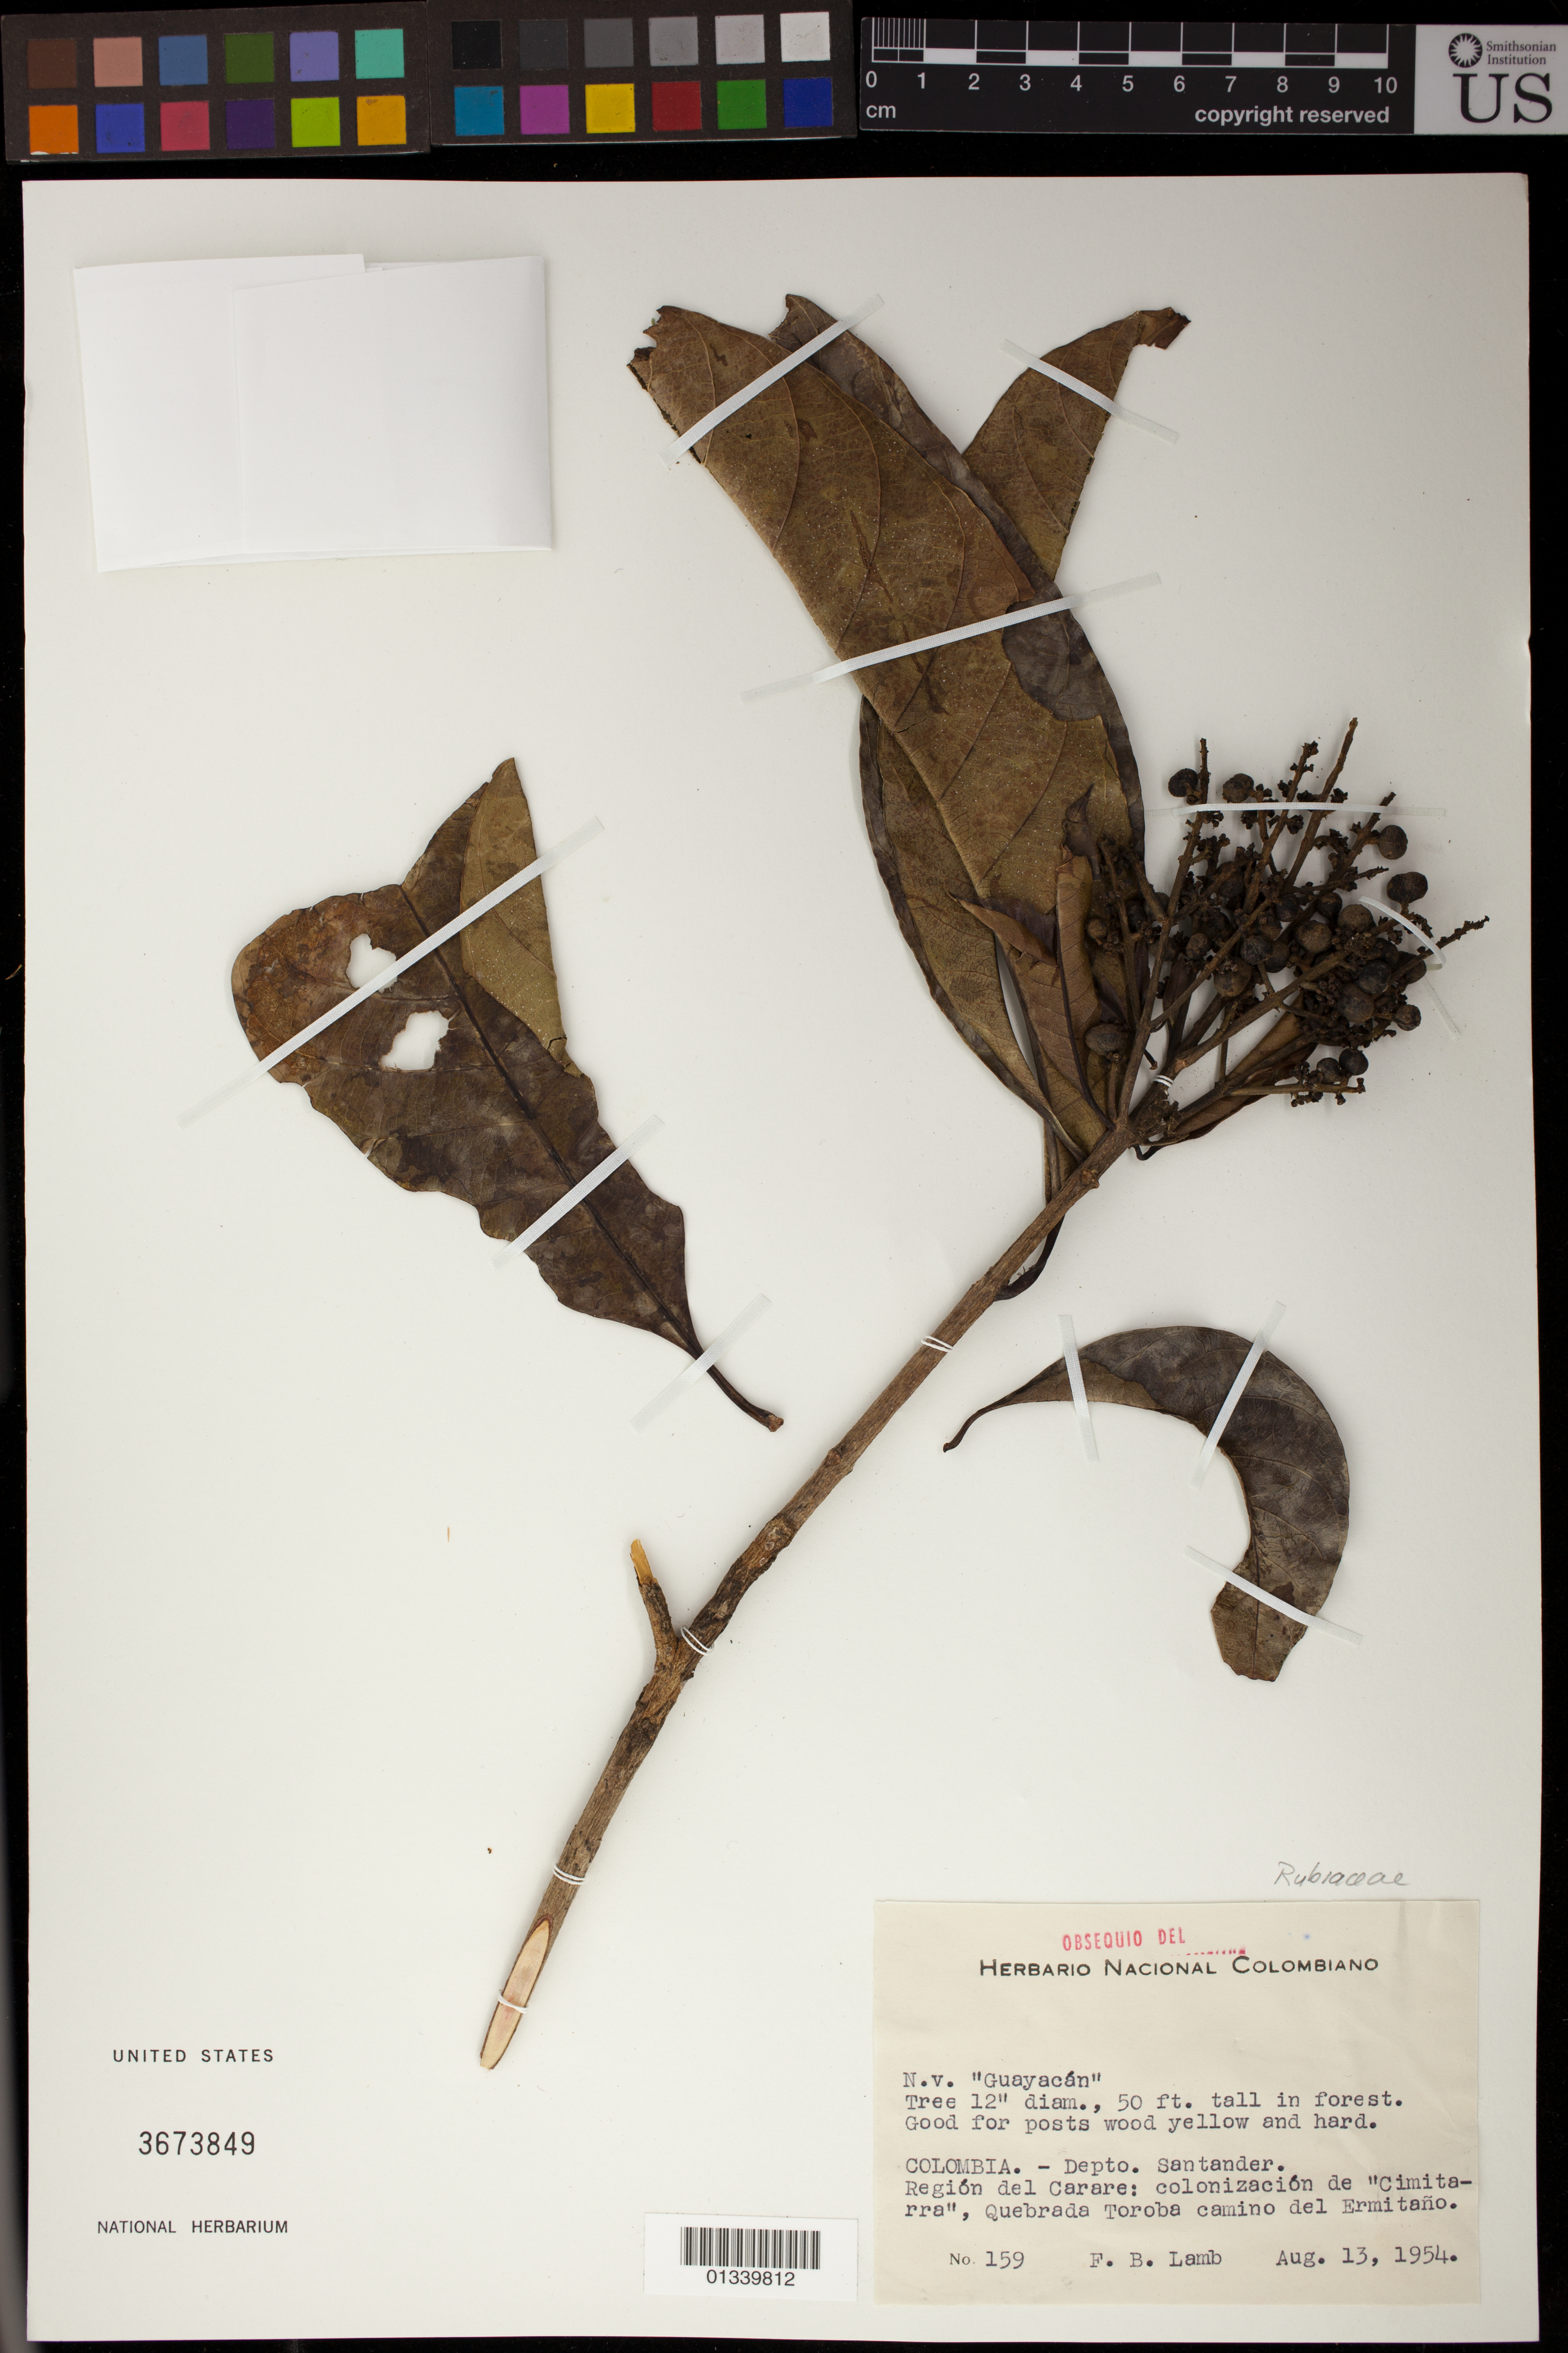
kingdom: Plantae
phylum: Tracheophyta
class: Magnoliopsida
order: Gentianales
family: Rubiaceae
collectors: F. B. Lamb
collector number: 159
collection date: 1954-08-13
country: Colombia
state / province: Santander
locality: Region del Carare: colonizacion de "Cimitatarra", Quebrada Toroba camino del Ermitano.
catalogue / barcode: US 3673849